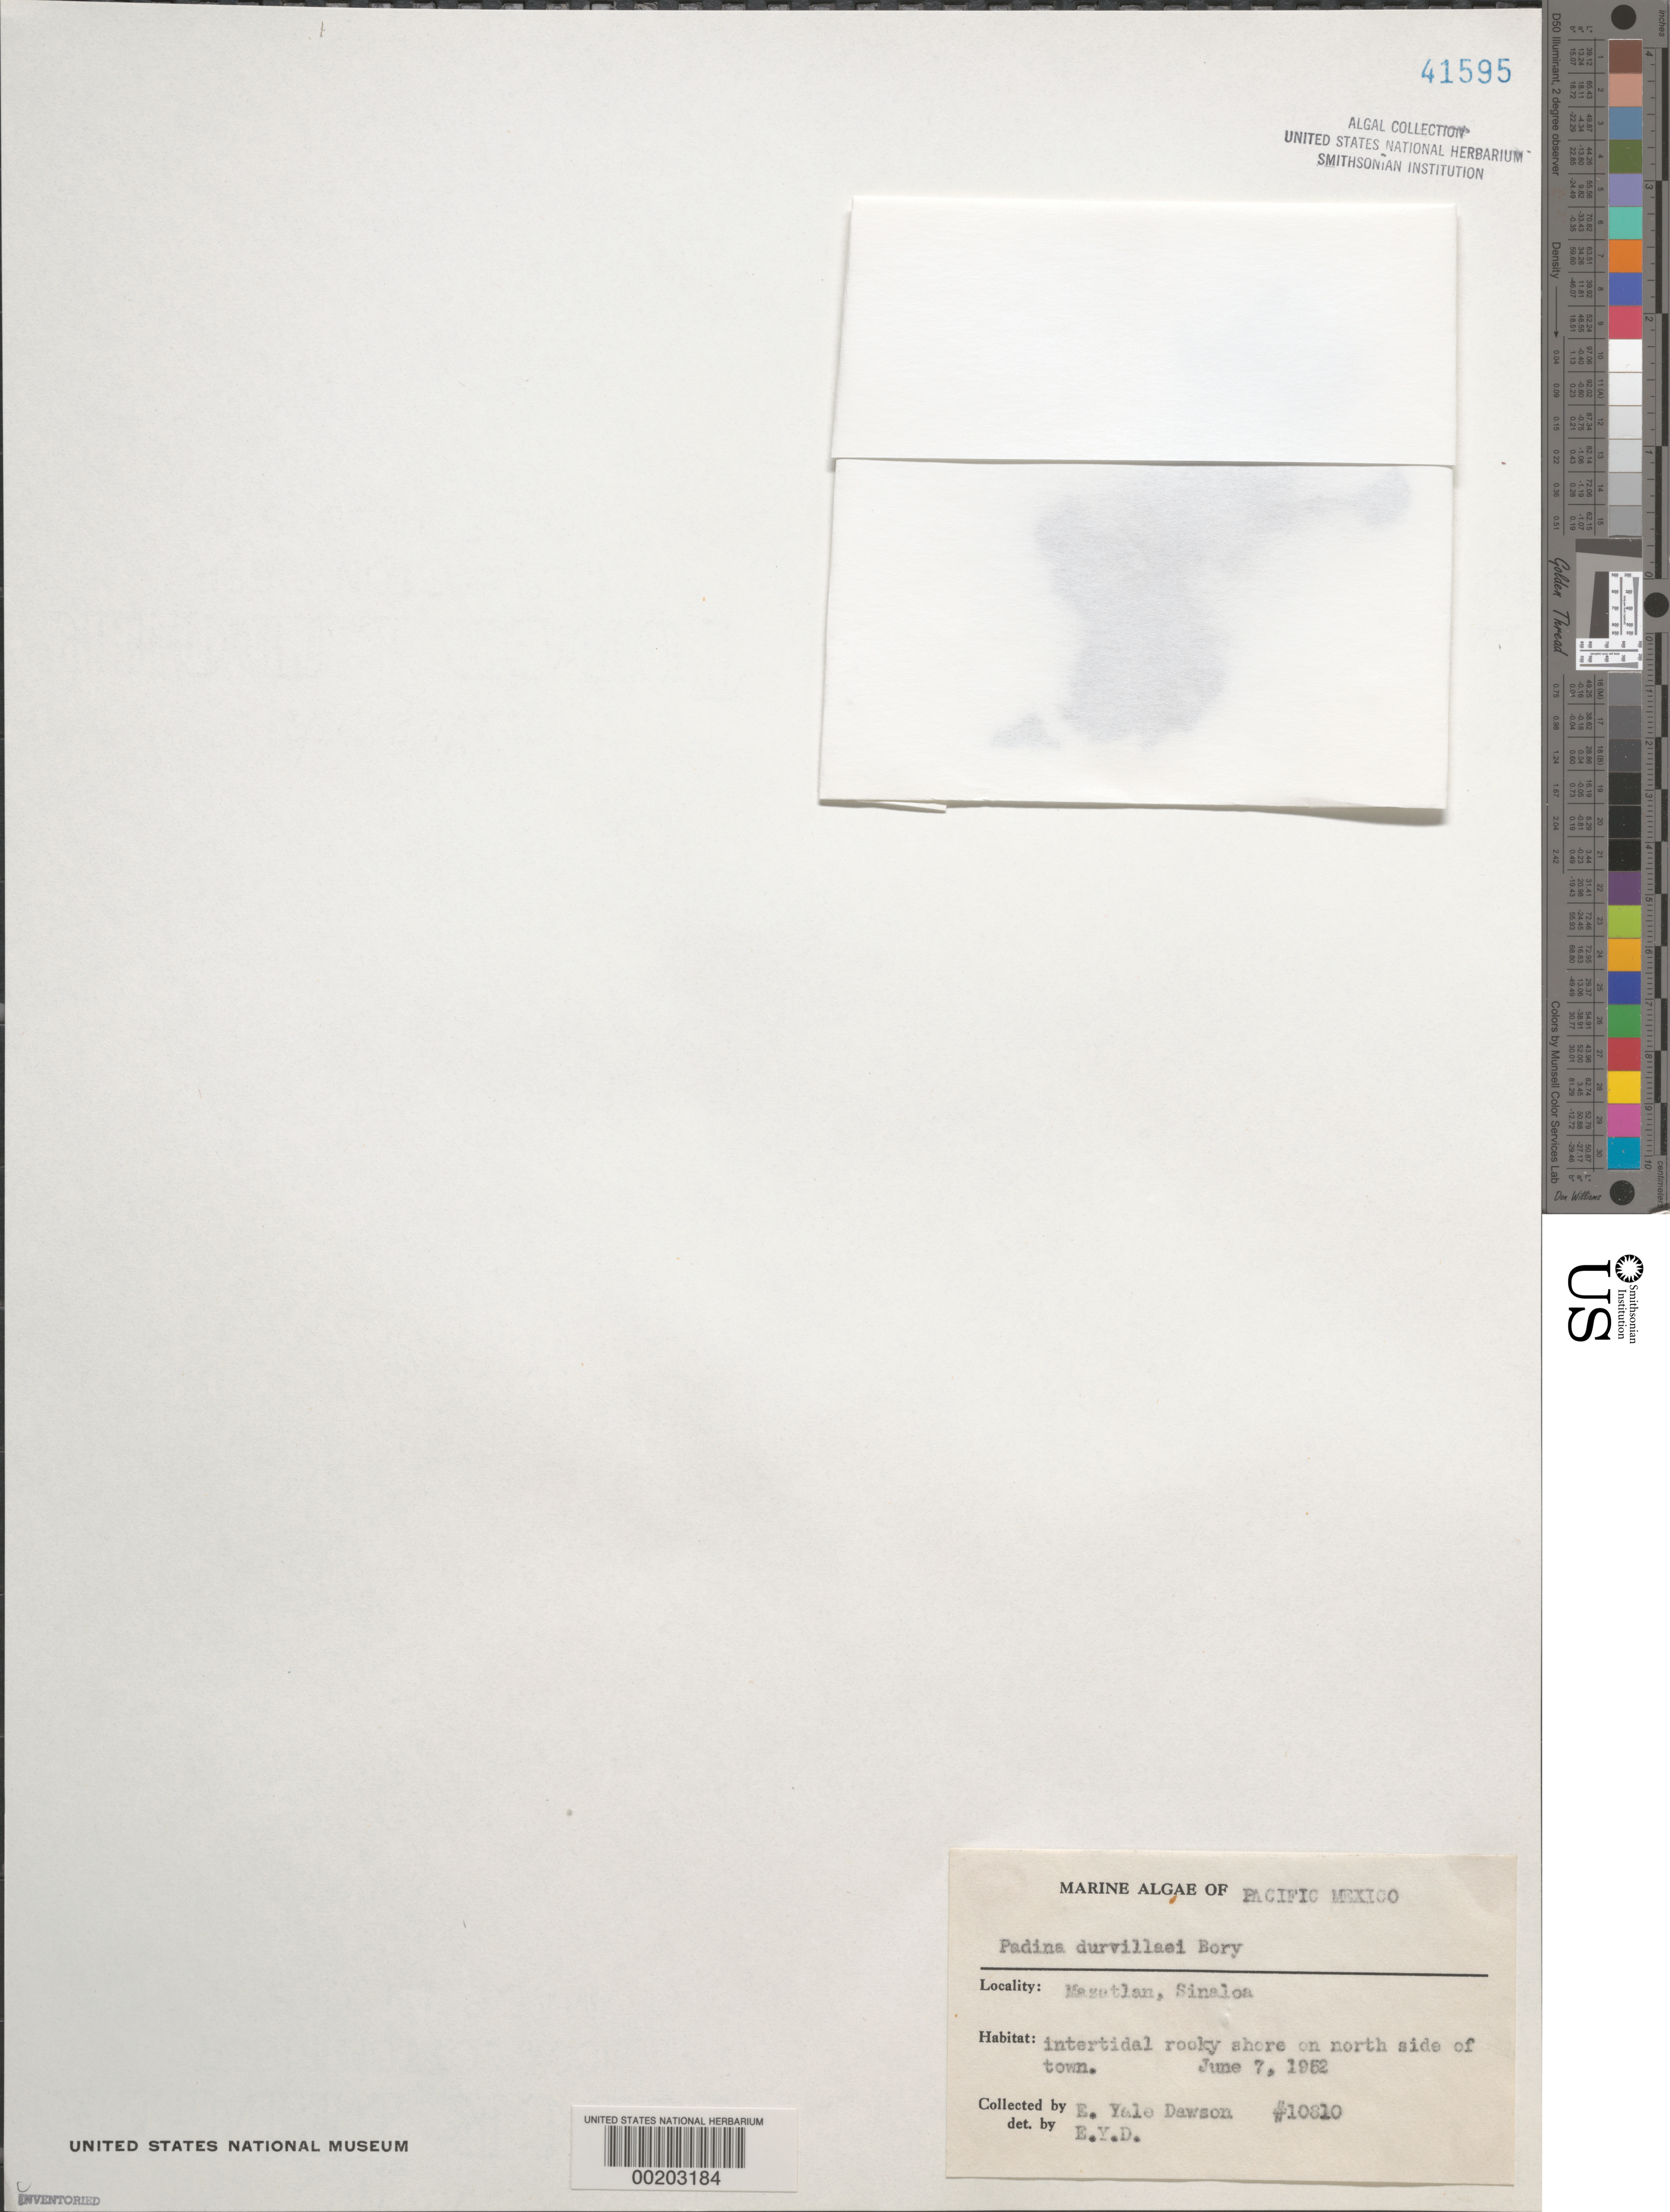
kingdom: Chromista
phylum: Ochrophyta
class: Phaeophyceae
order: Dictyotales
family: Dictyotaceae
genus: Padina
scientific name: Padina durvillaei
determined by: Dawson, E. Y.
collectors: E. Y. Dawson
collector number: EYD 10810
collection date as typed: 07 Jun 1952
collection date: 1952-06-07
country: Mexico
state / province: Sinaloa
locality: Mazatlan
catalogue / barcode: US 41595